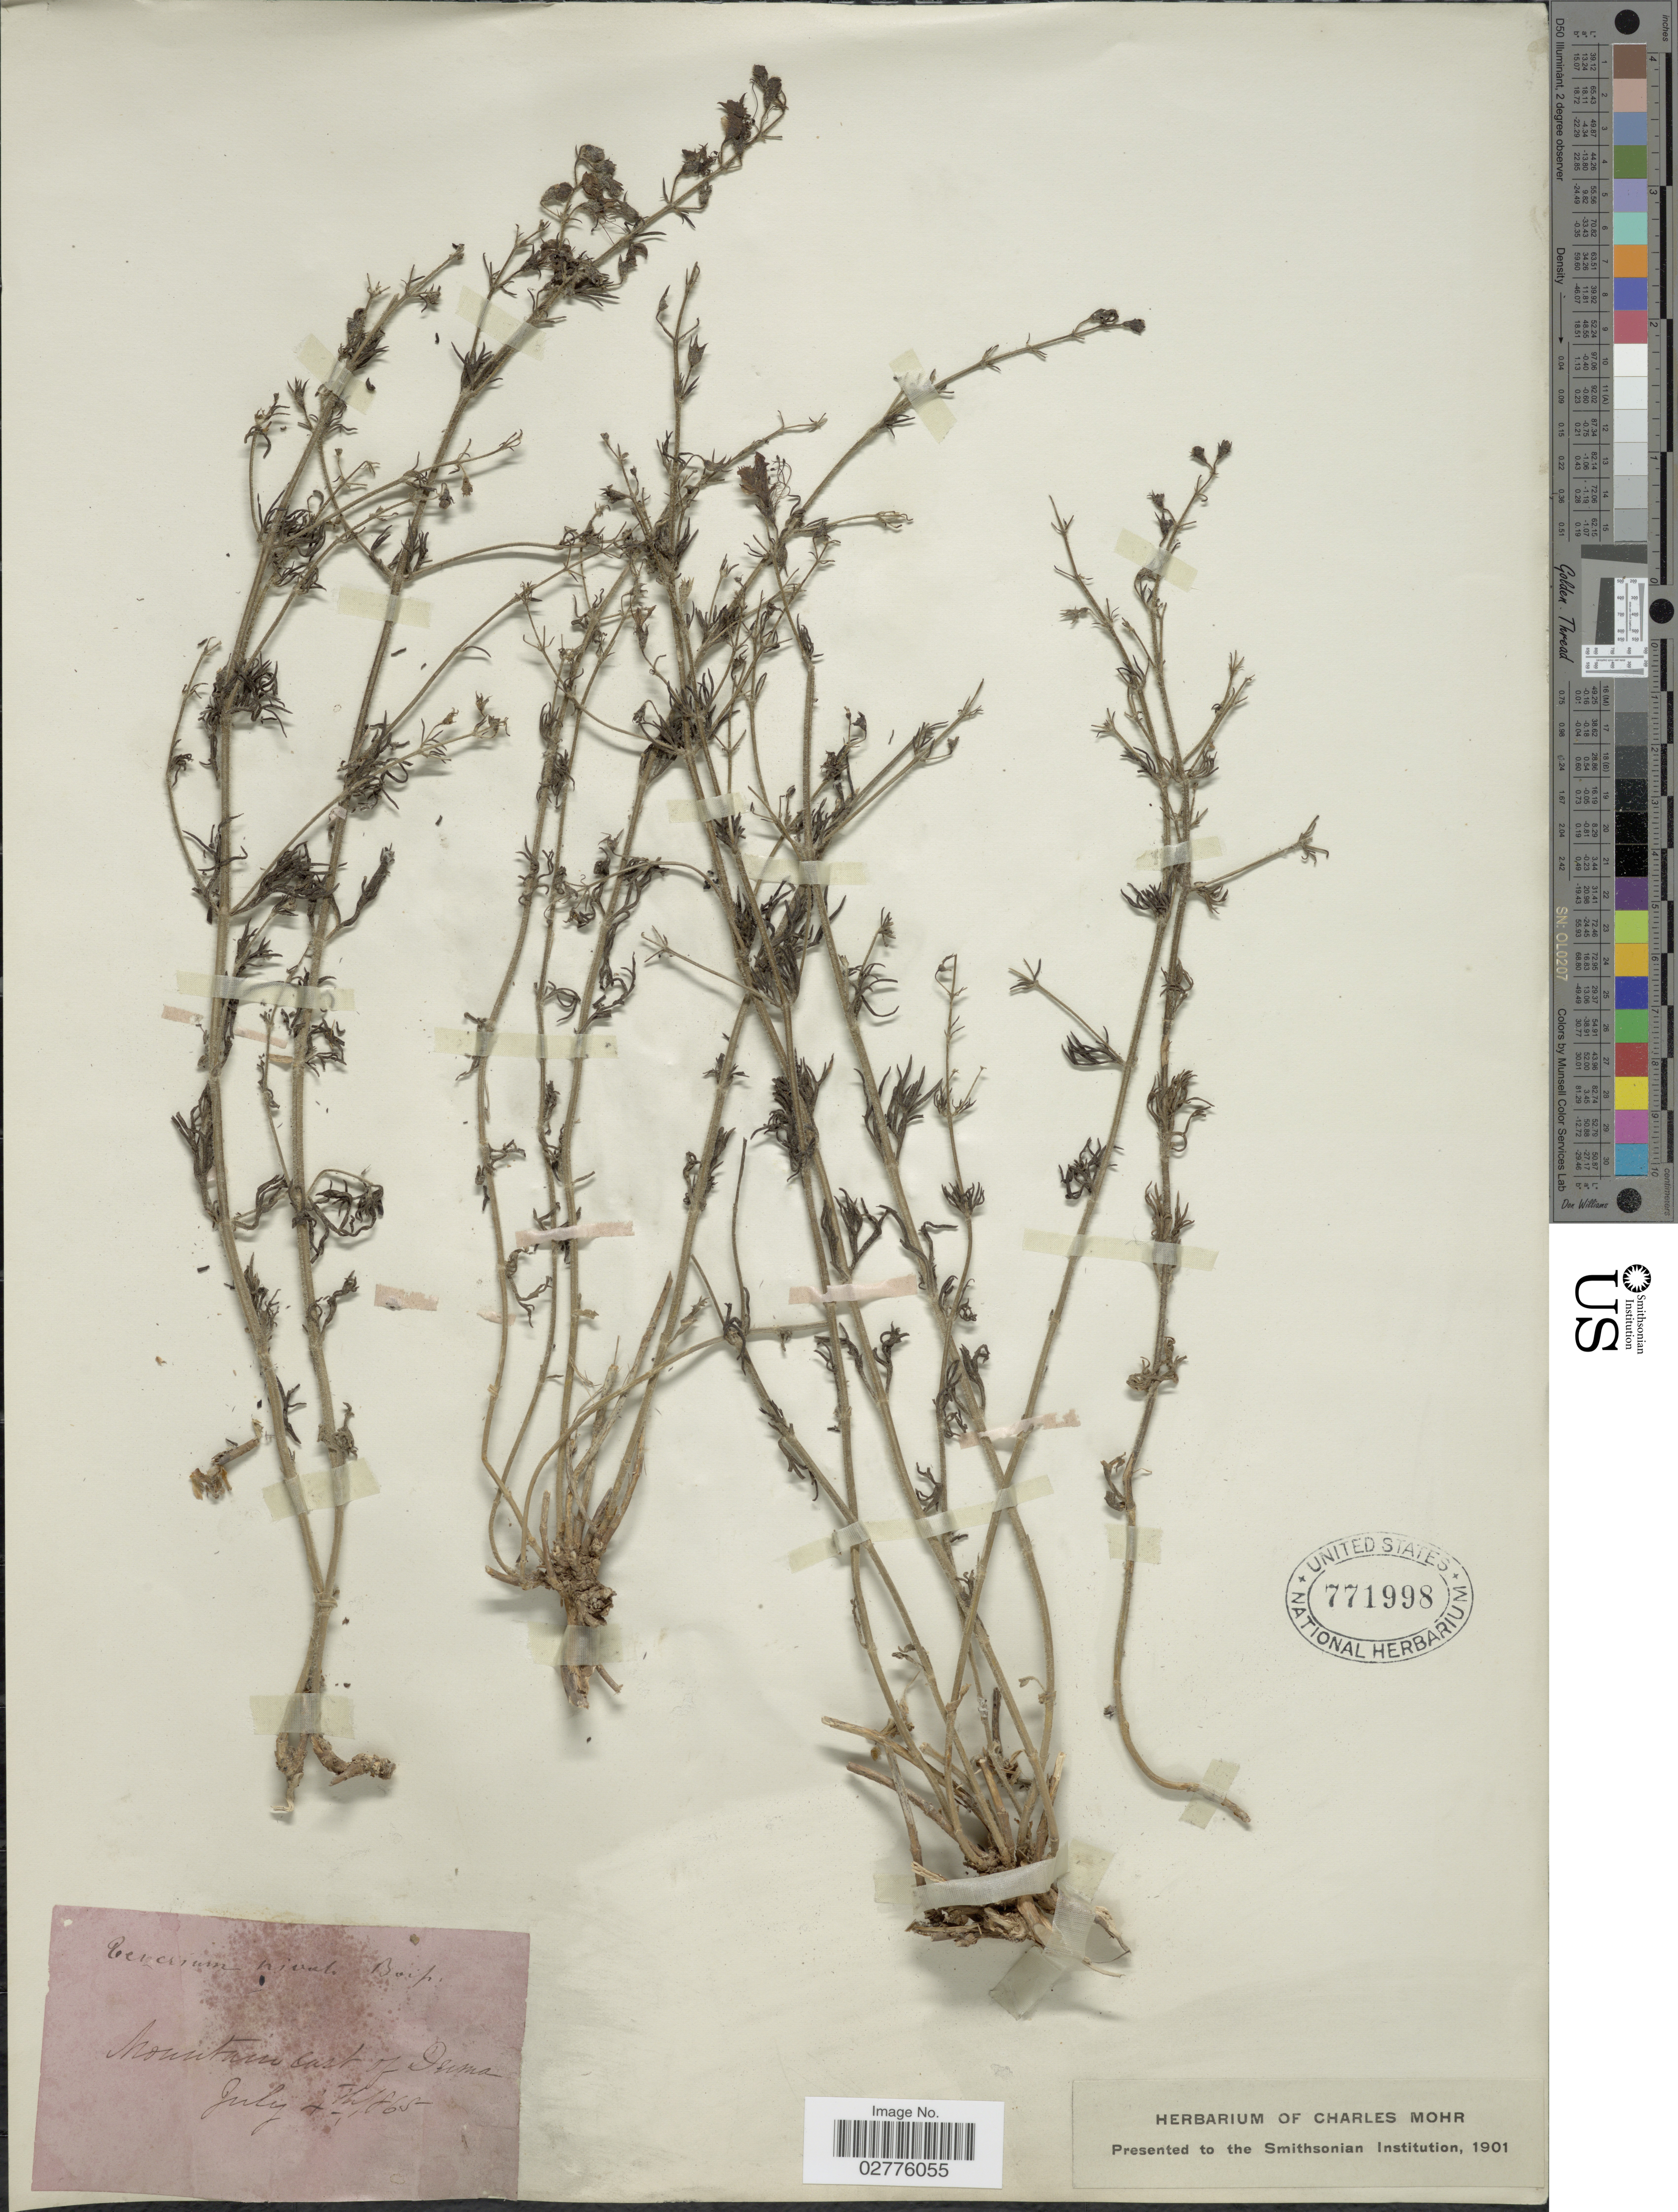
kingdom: Plantae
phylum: Tracheophyta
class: Magnoliopsida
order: Lamiales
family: Lamiaceae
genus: Teucrium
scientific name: Teucrium nivale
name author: Boiss.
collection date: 1865-07-04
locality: Mountain east of Duma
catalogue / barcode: US 771998